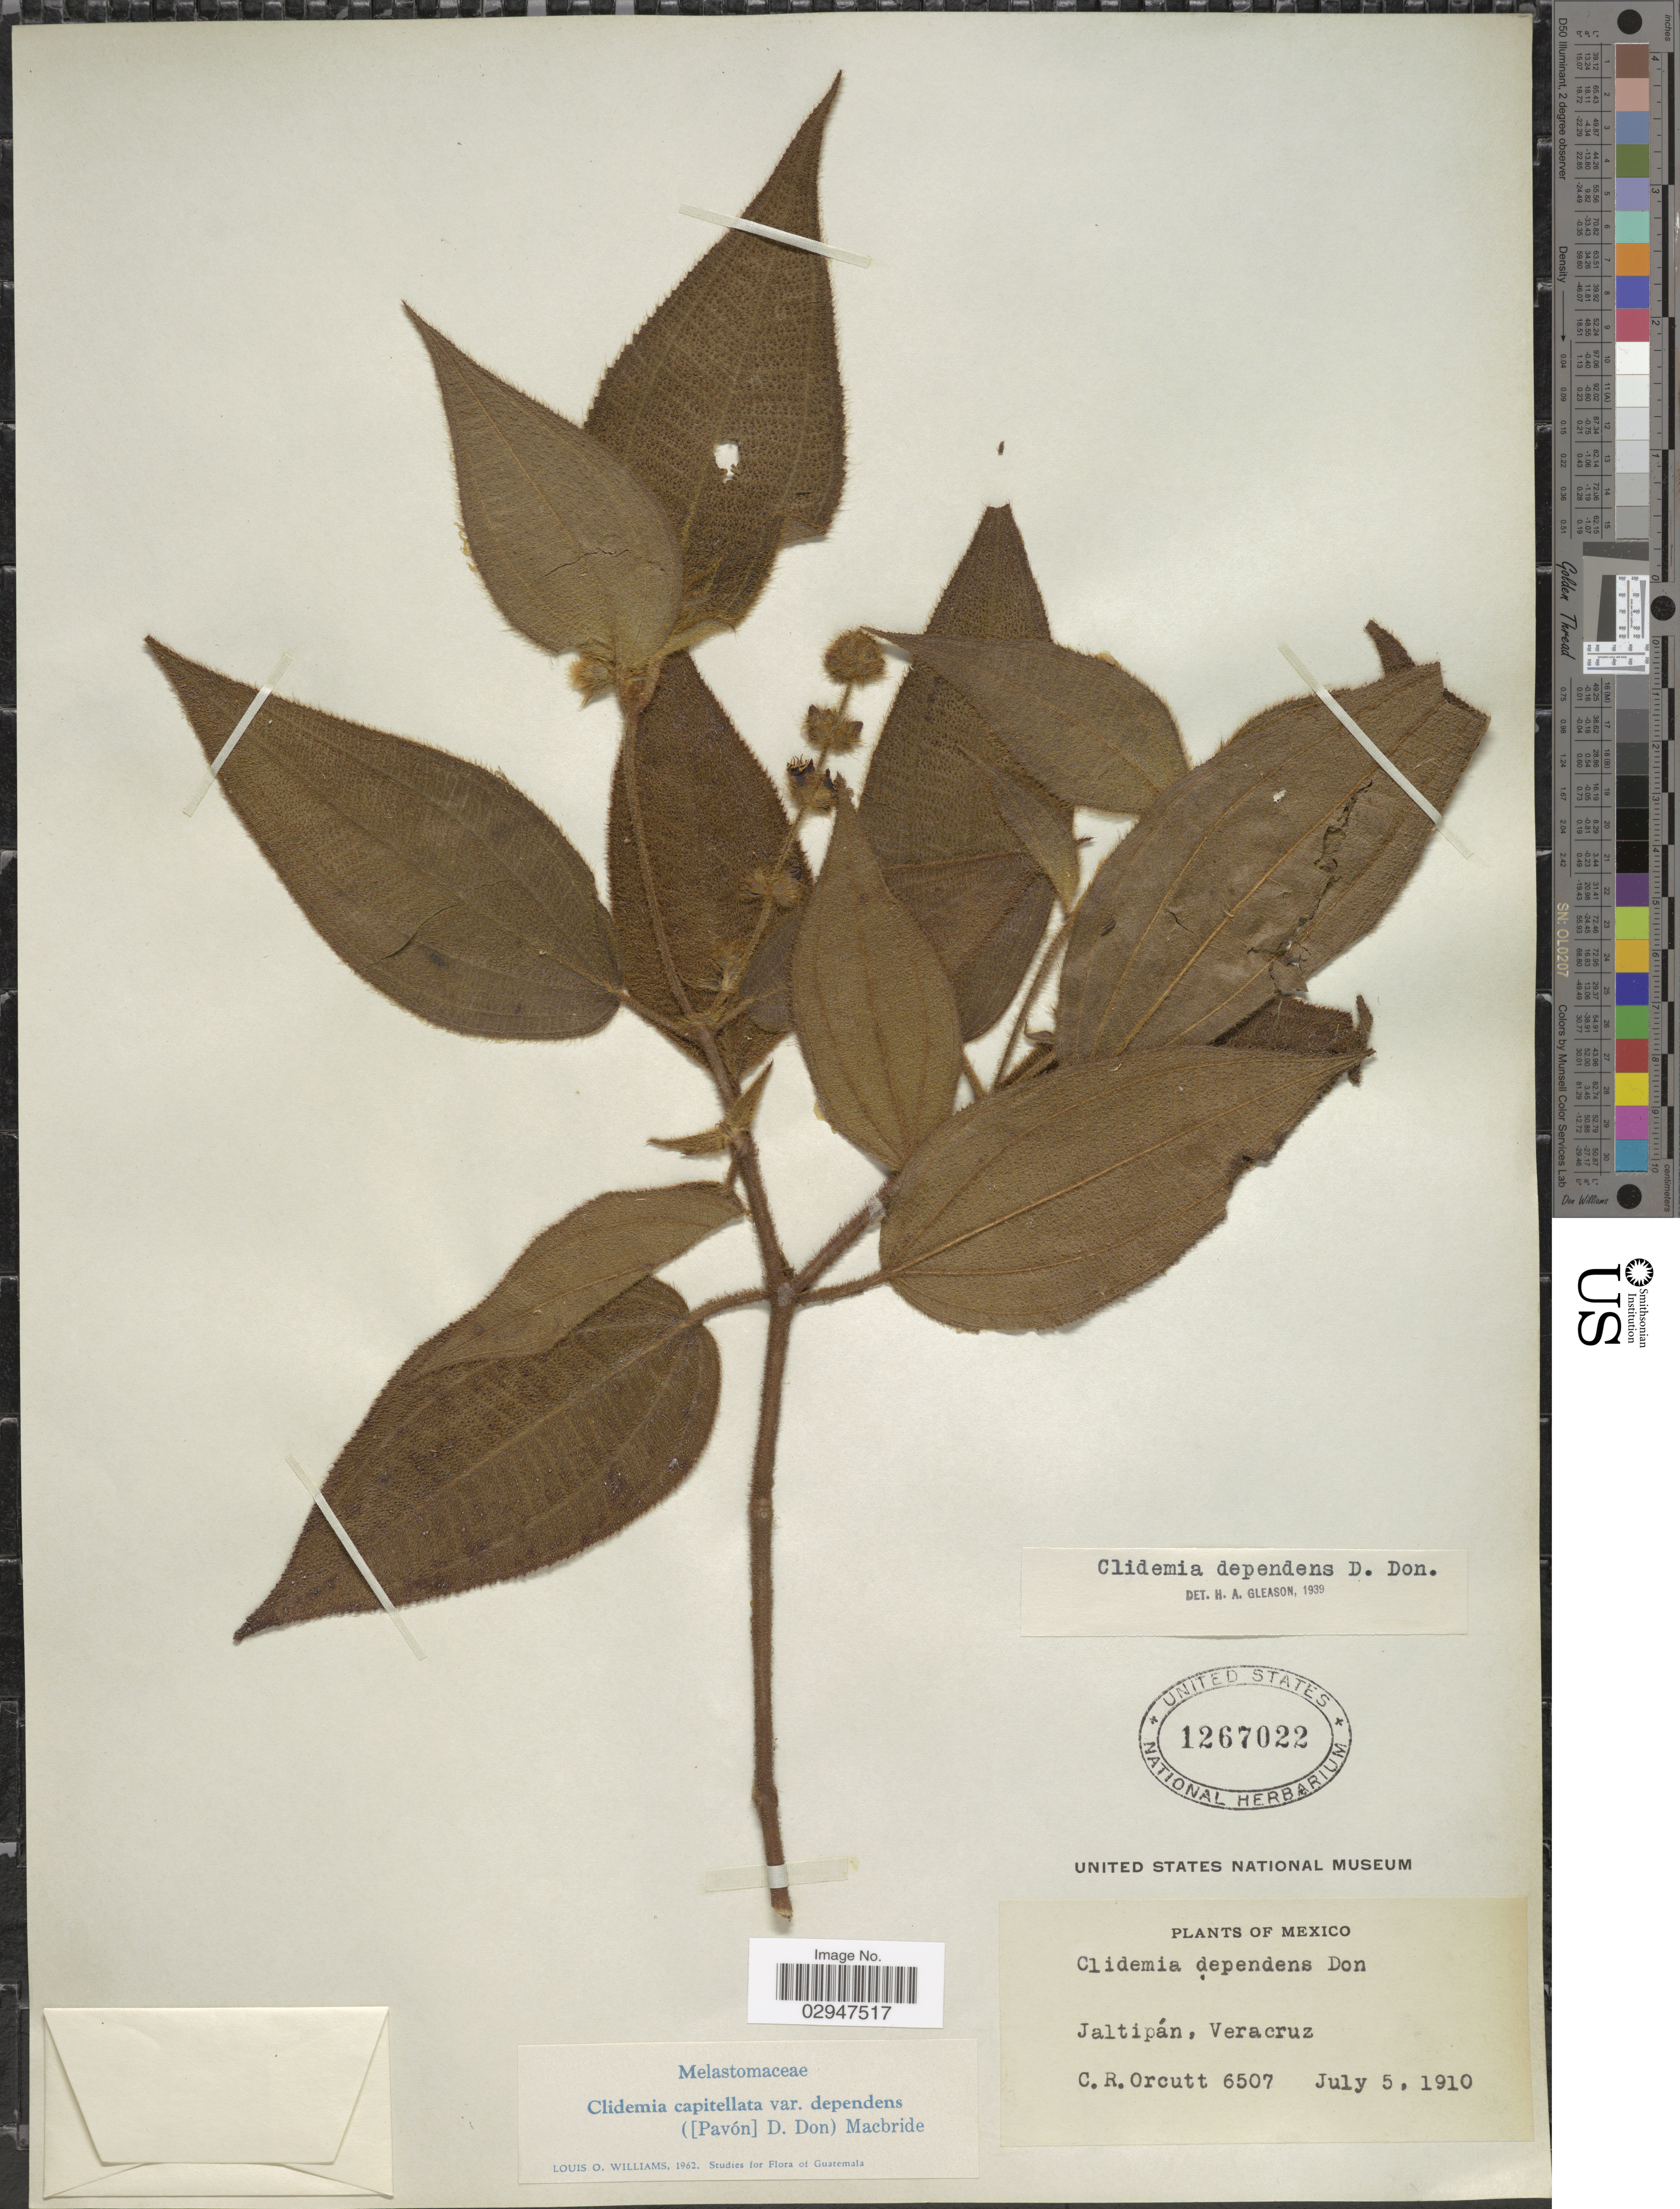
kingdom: Plantae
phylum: Tracheophyta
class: Magnoliopsida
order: Myrtales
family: Melastomataceae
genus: Clidemia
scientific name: Clidemia capitellata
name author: (Bonpl.) D. Don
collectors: C. R. Orcutt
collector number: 6507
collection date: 1910-07-05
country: Mexico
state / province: Veracruz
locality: Jaltipán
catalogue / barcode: US 1267022